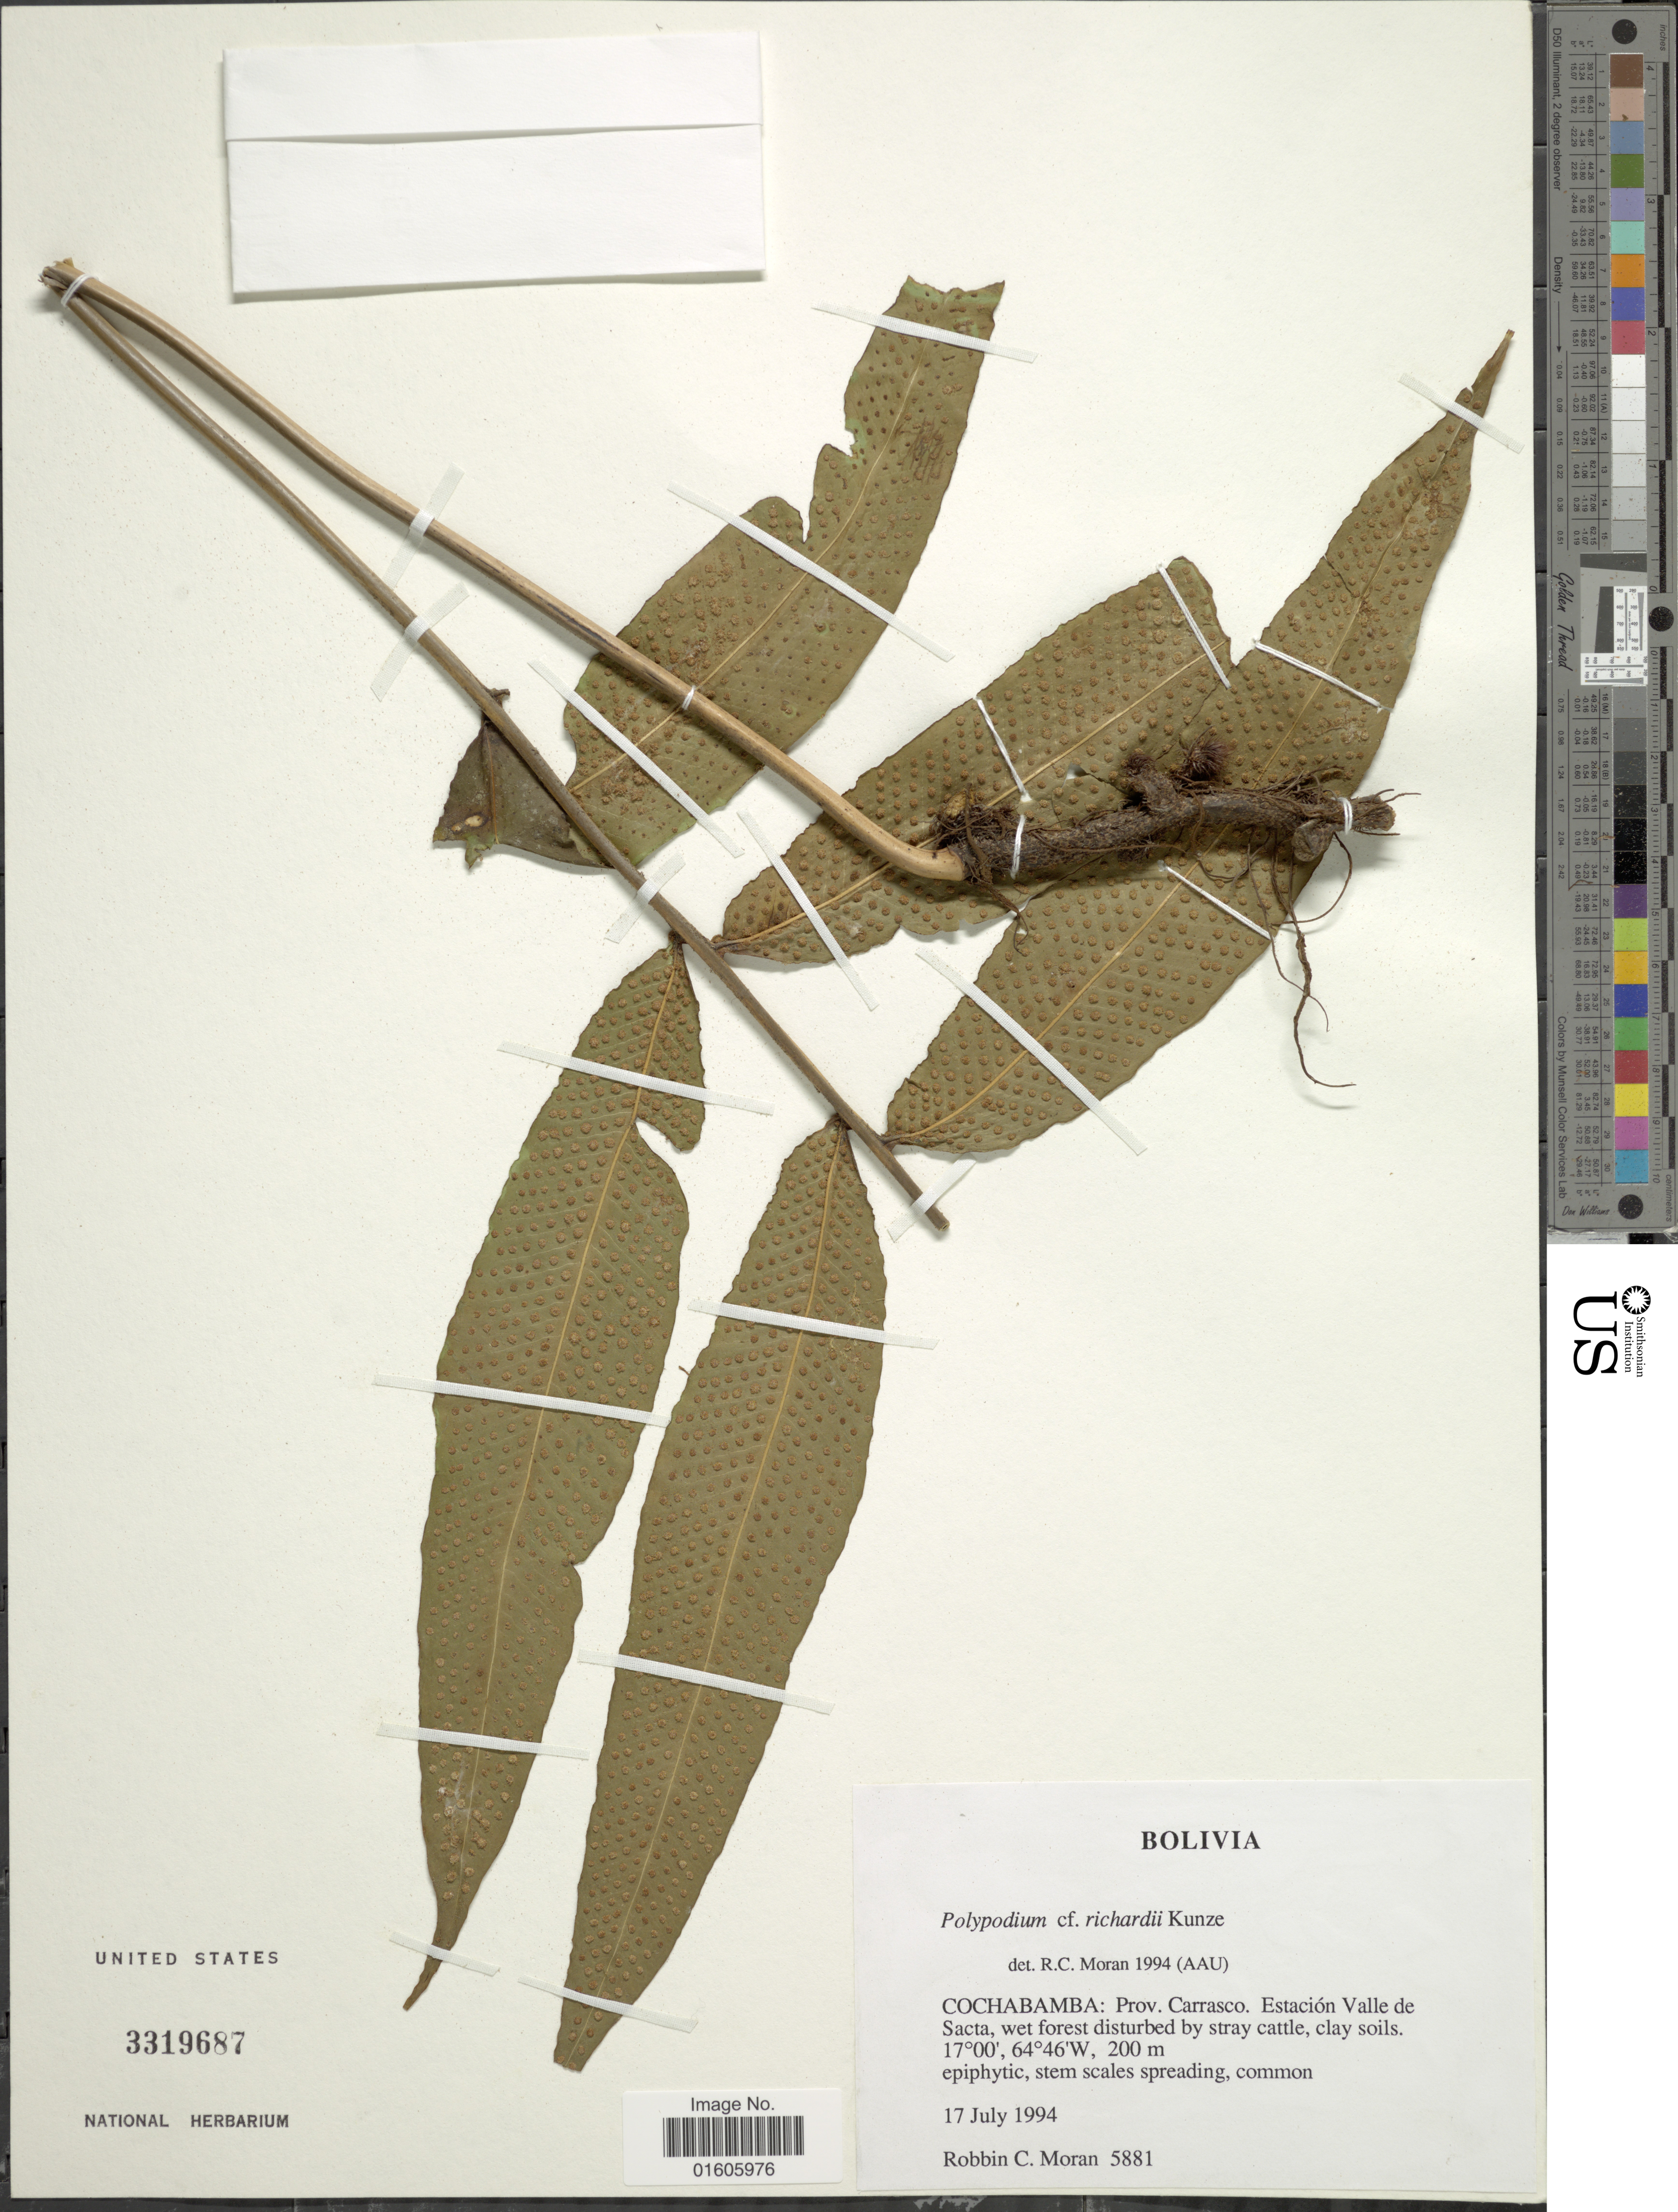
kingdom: Plantae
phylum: Tracheophyta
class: Polypodiopsida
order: Polypodiales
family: Polypodiaceae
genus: Serpocaulon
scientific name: Serpocaulon adnatum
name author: (Kunze ex Klotzsch) A.R. Sm.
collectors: R. C. Moran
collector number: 5881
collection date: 1994-07-17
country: Bolivia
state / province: Cochabamba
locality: Cochabamba: Prov. Carrasco. Estación Valle de Sacta.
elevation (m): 200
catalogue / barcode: US 3319687